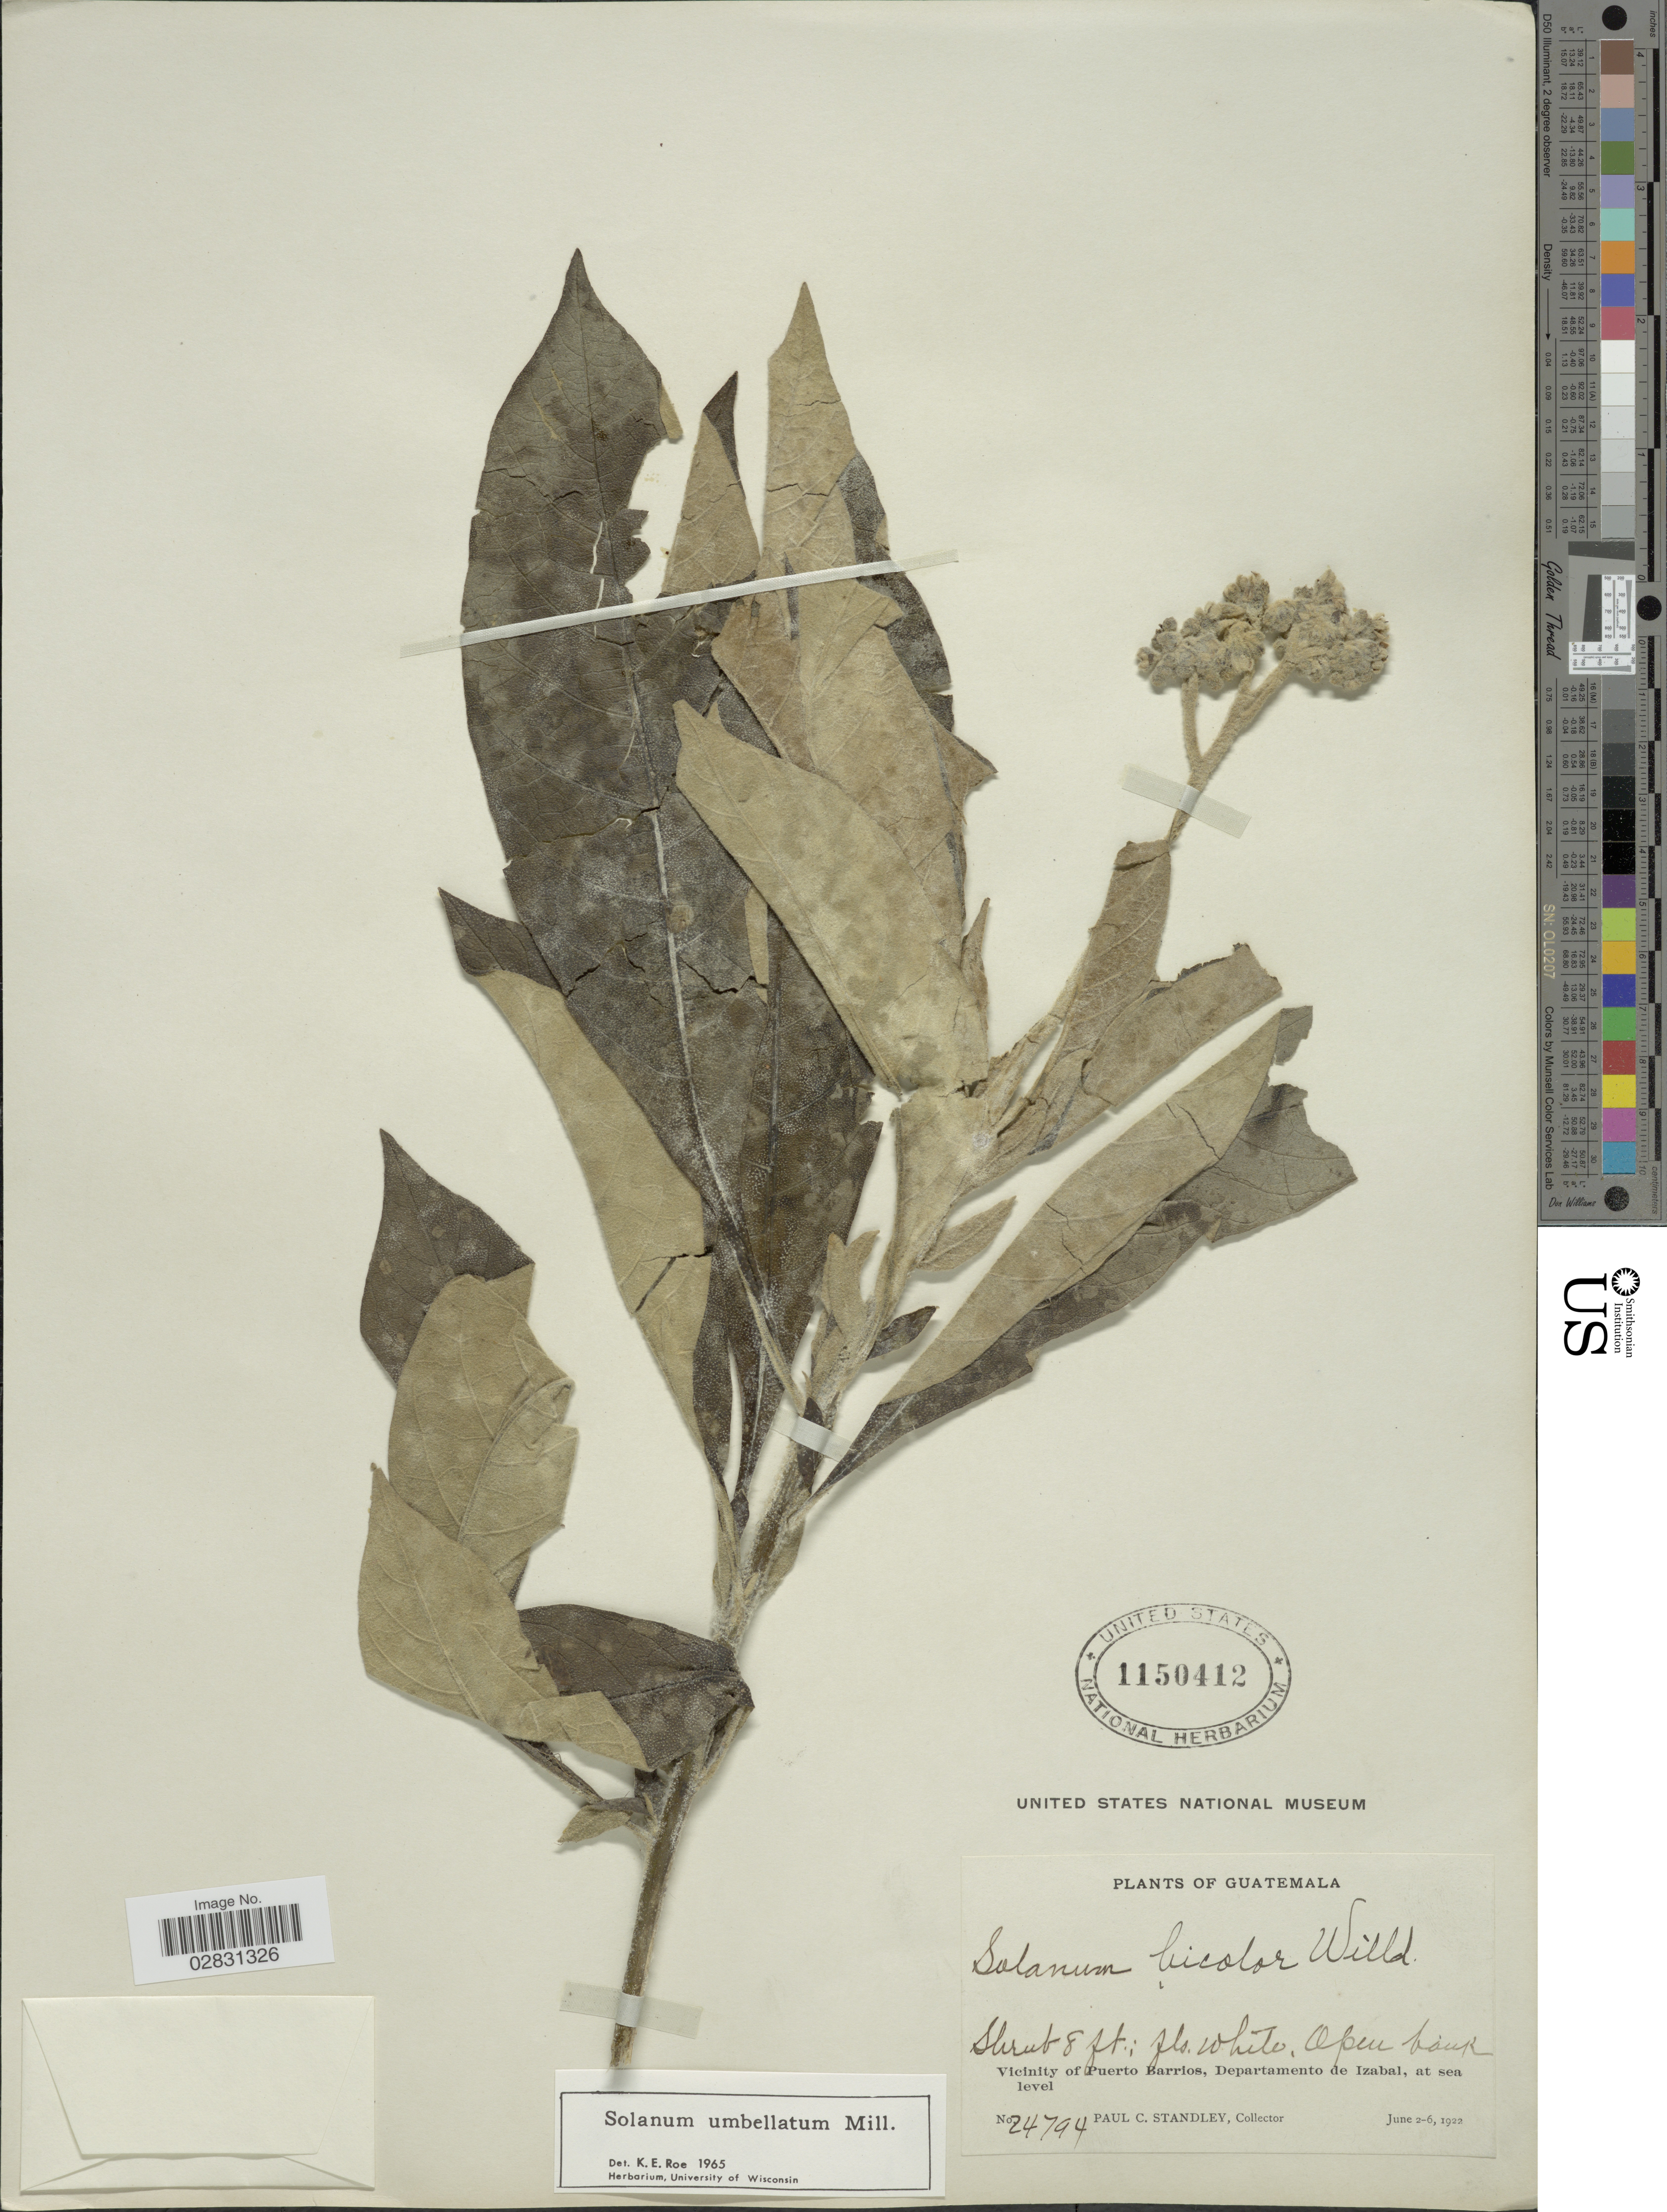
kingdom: Plantae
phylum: Tracheophyta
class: Magnoliopsida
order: Solanales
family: Solanaceae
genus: Solanum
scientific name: Solanum umbellatum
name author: Mill.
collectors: P. C. Standley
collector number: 24794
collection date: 1922-06-02/1922-06-06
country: Guatemala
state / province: Izabal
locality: Vicinity of Puerto Barrios, Departamento de Izabal.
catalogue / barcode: US 1150412